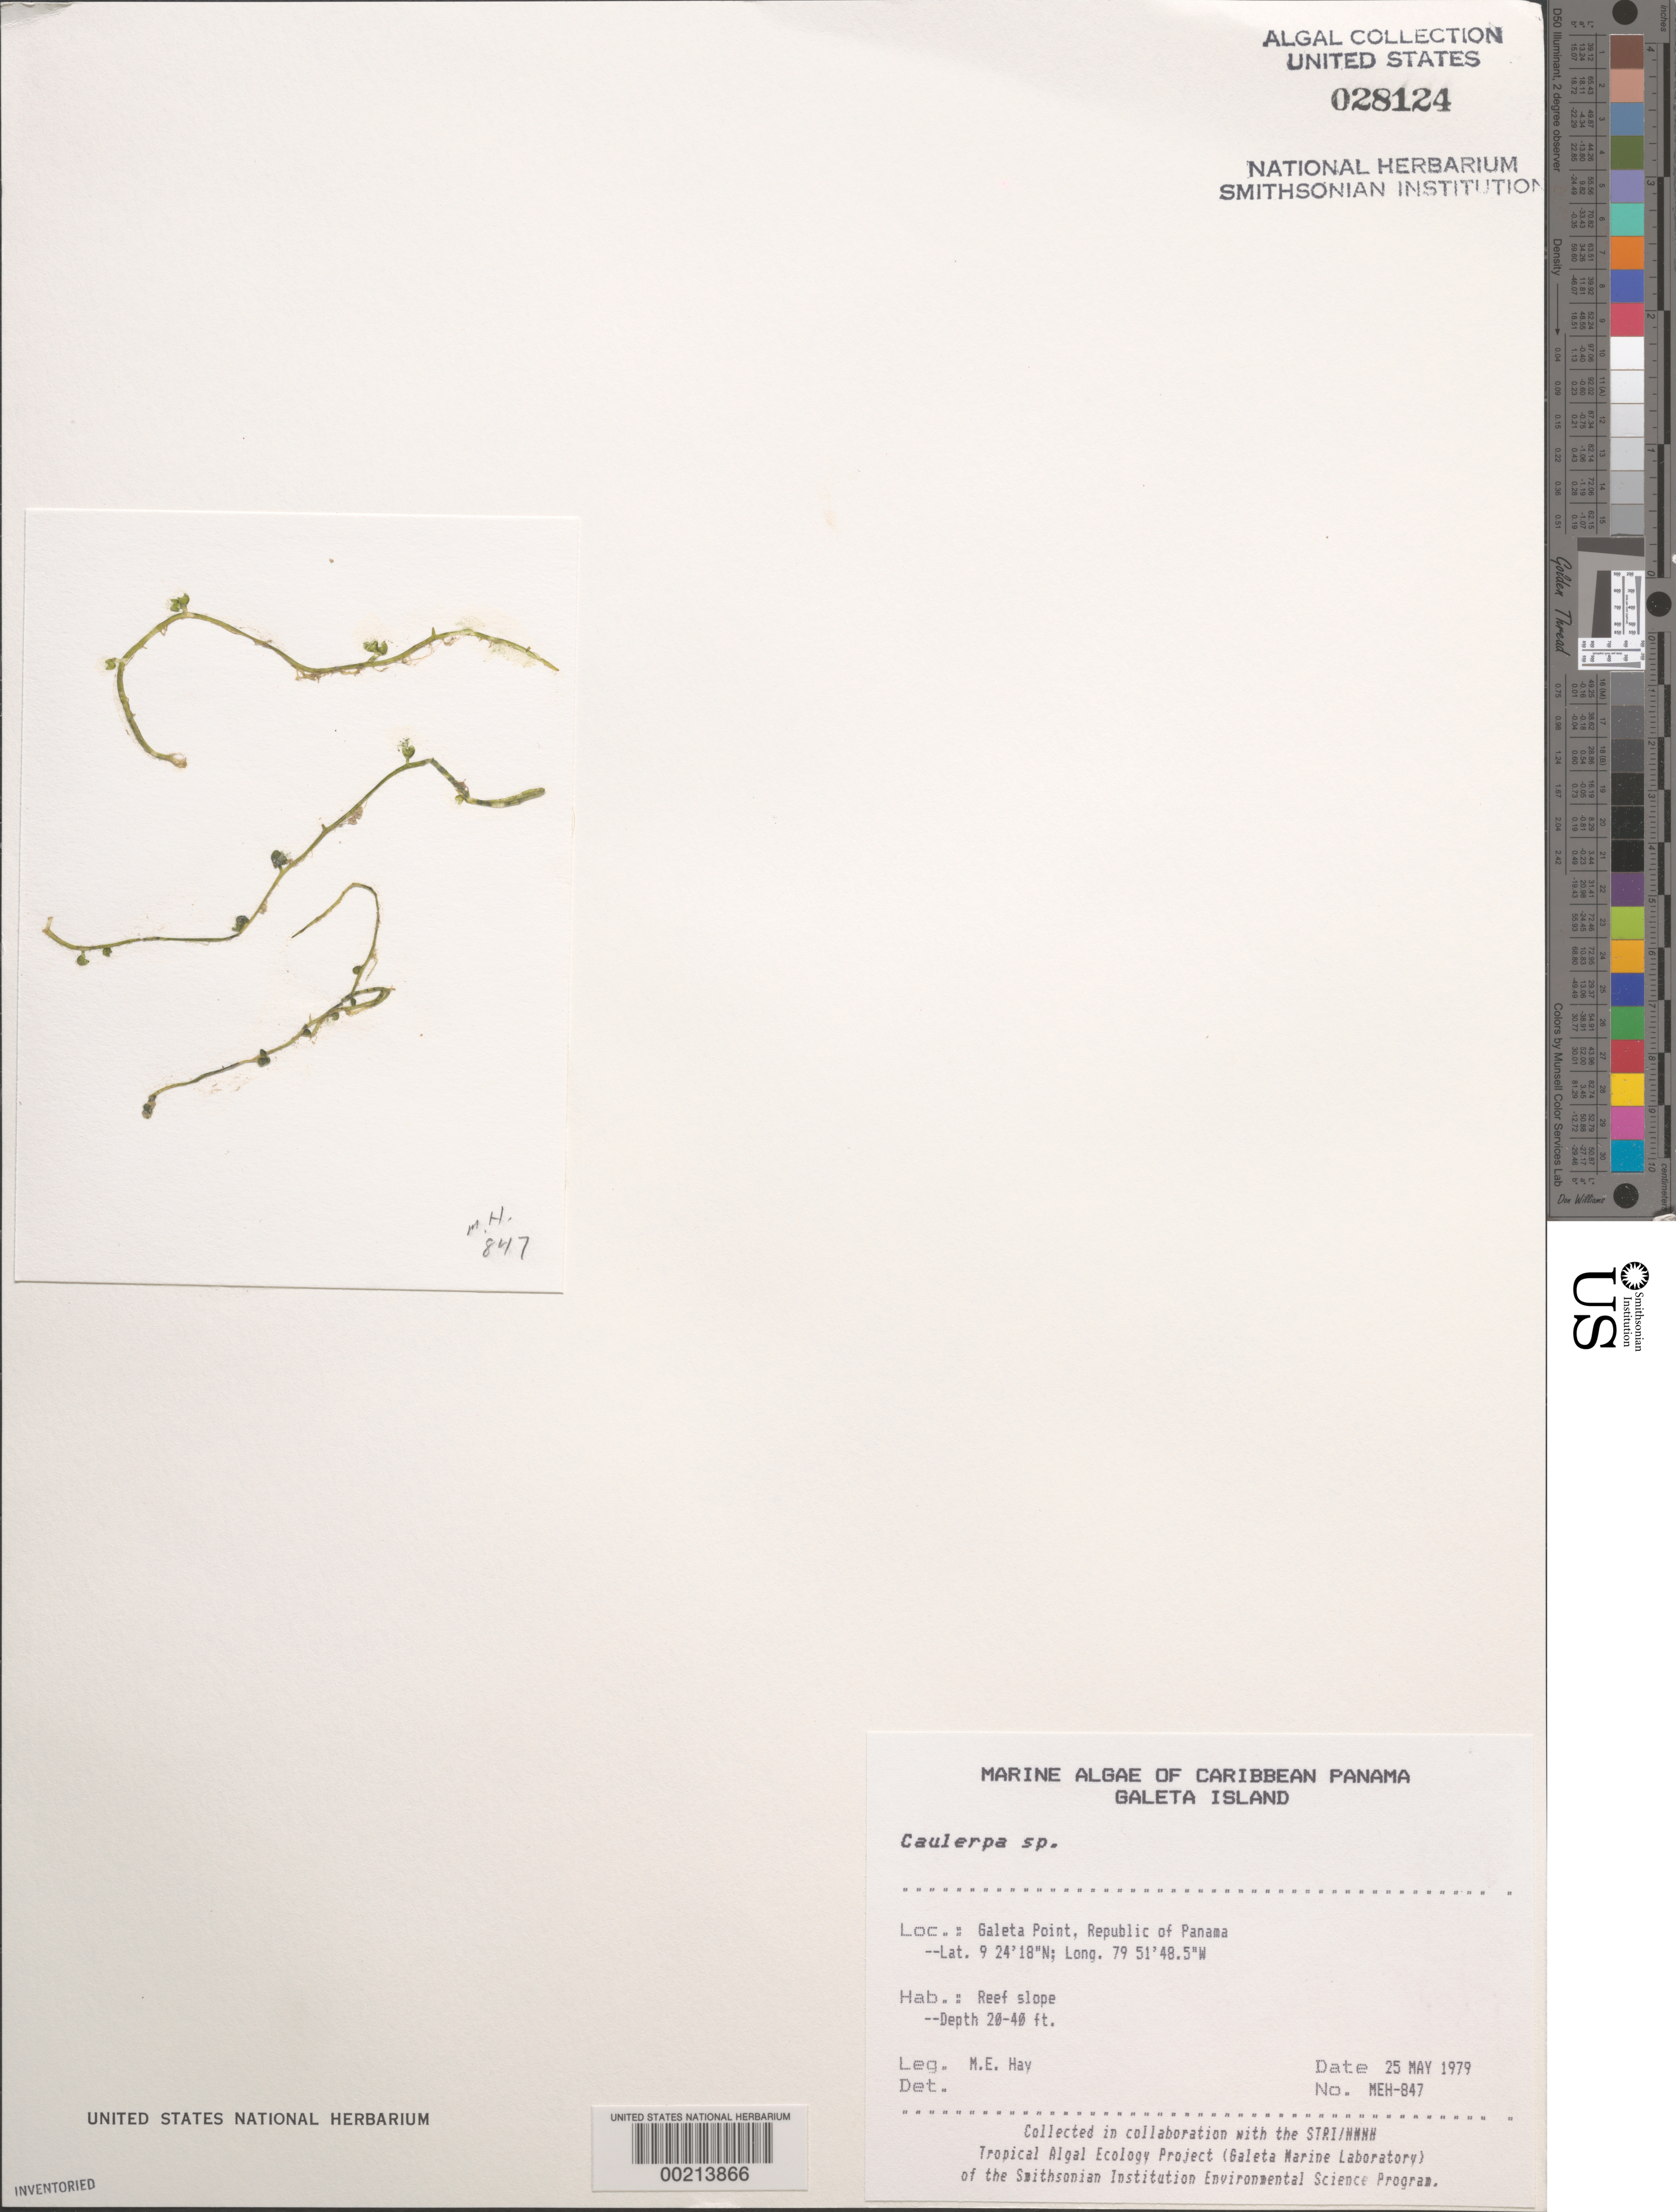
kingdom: Plantae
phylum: Chlorophyta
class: Ulvophyceae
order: Bryopsidales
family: Caulerpaceae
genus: Caulerpa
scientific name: Caulerpa sp.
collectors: M. E. Hay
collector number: MEH-847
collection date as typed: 25 May 1979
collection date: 1979-05-25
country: Panama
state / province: Colón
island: Galeta Island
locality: Galeta Point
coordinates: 9 24' 18" N, 79 51' 48.5" W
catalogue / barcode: US 28124